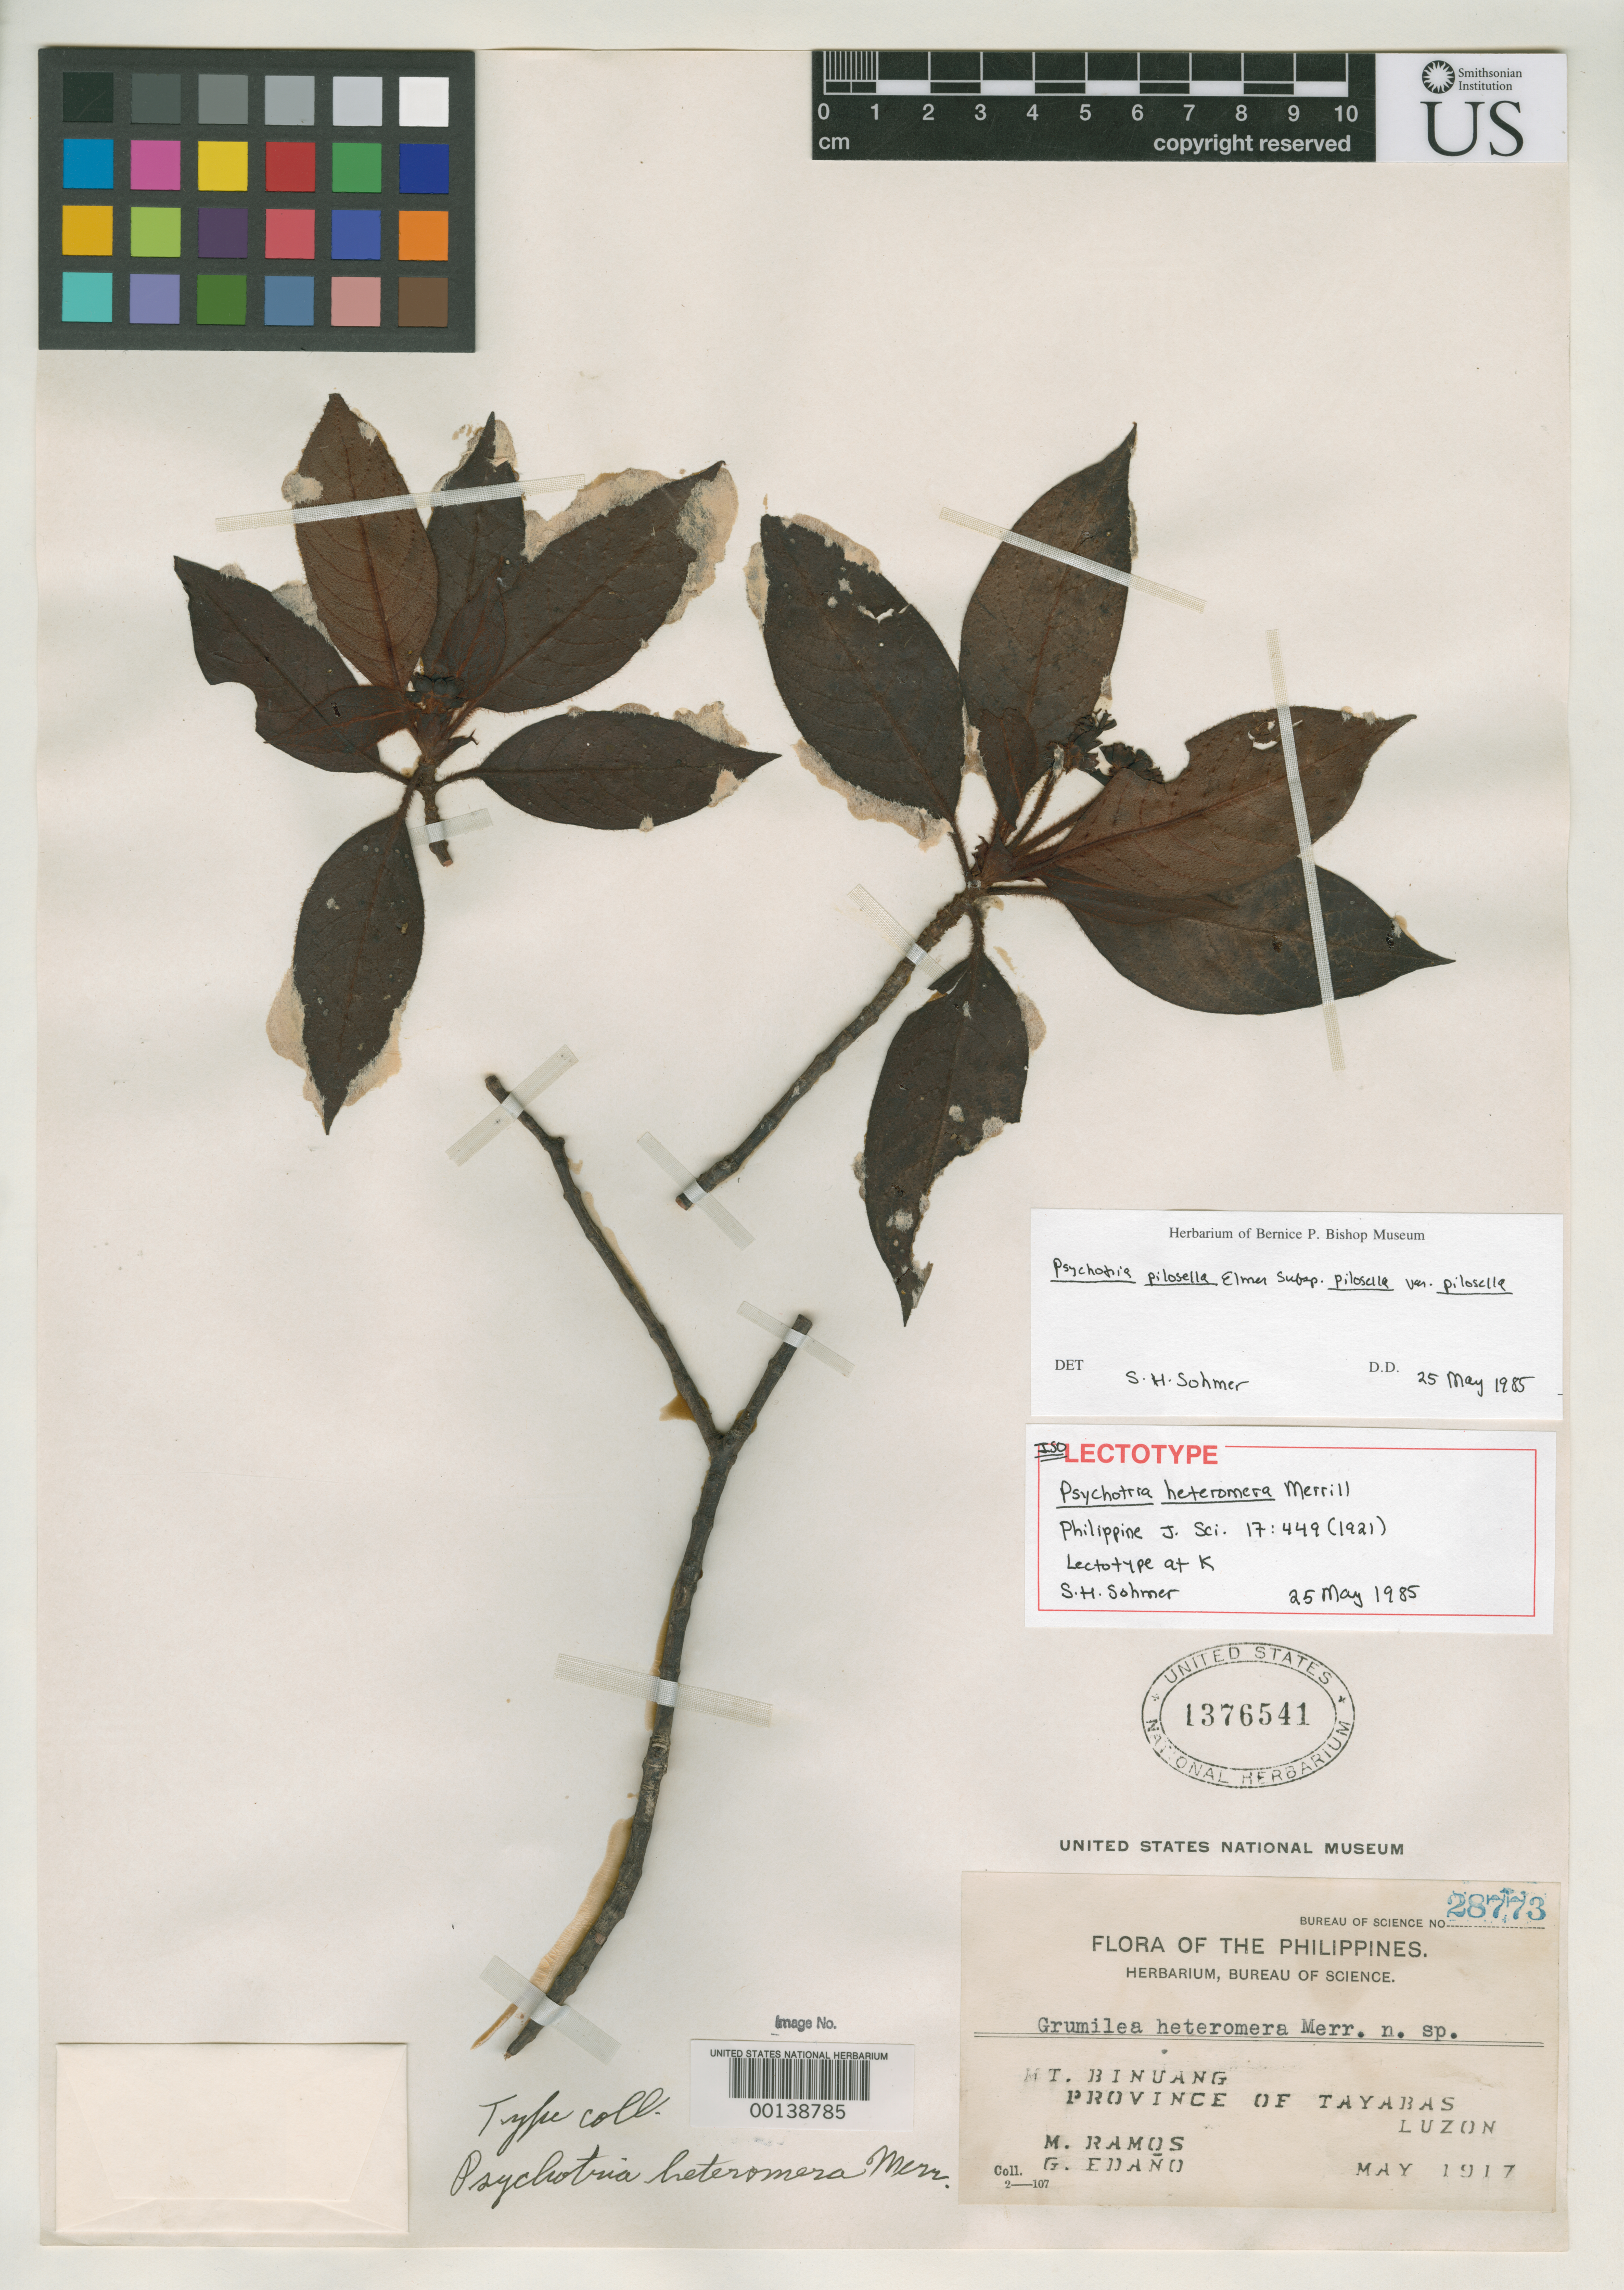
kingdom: Plantae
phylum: Tracheophyta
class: Magnoliopsida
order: Gentianales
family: Rubiaceae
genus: Psychotria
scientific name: Psychotria heteromera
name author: Merr.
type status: Isotype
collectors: M. Ramos & G. E. Edaño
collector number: Bur. Sci. 28773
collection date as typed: May 1917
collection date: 1917-05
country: Philippines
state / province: Calabarzon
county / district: Quezon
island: Luzon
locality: Mt. Binuang.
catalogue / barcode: US 1376541